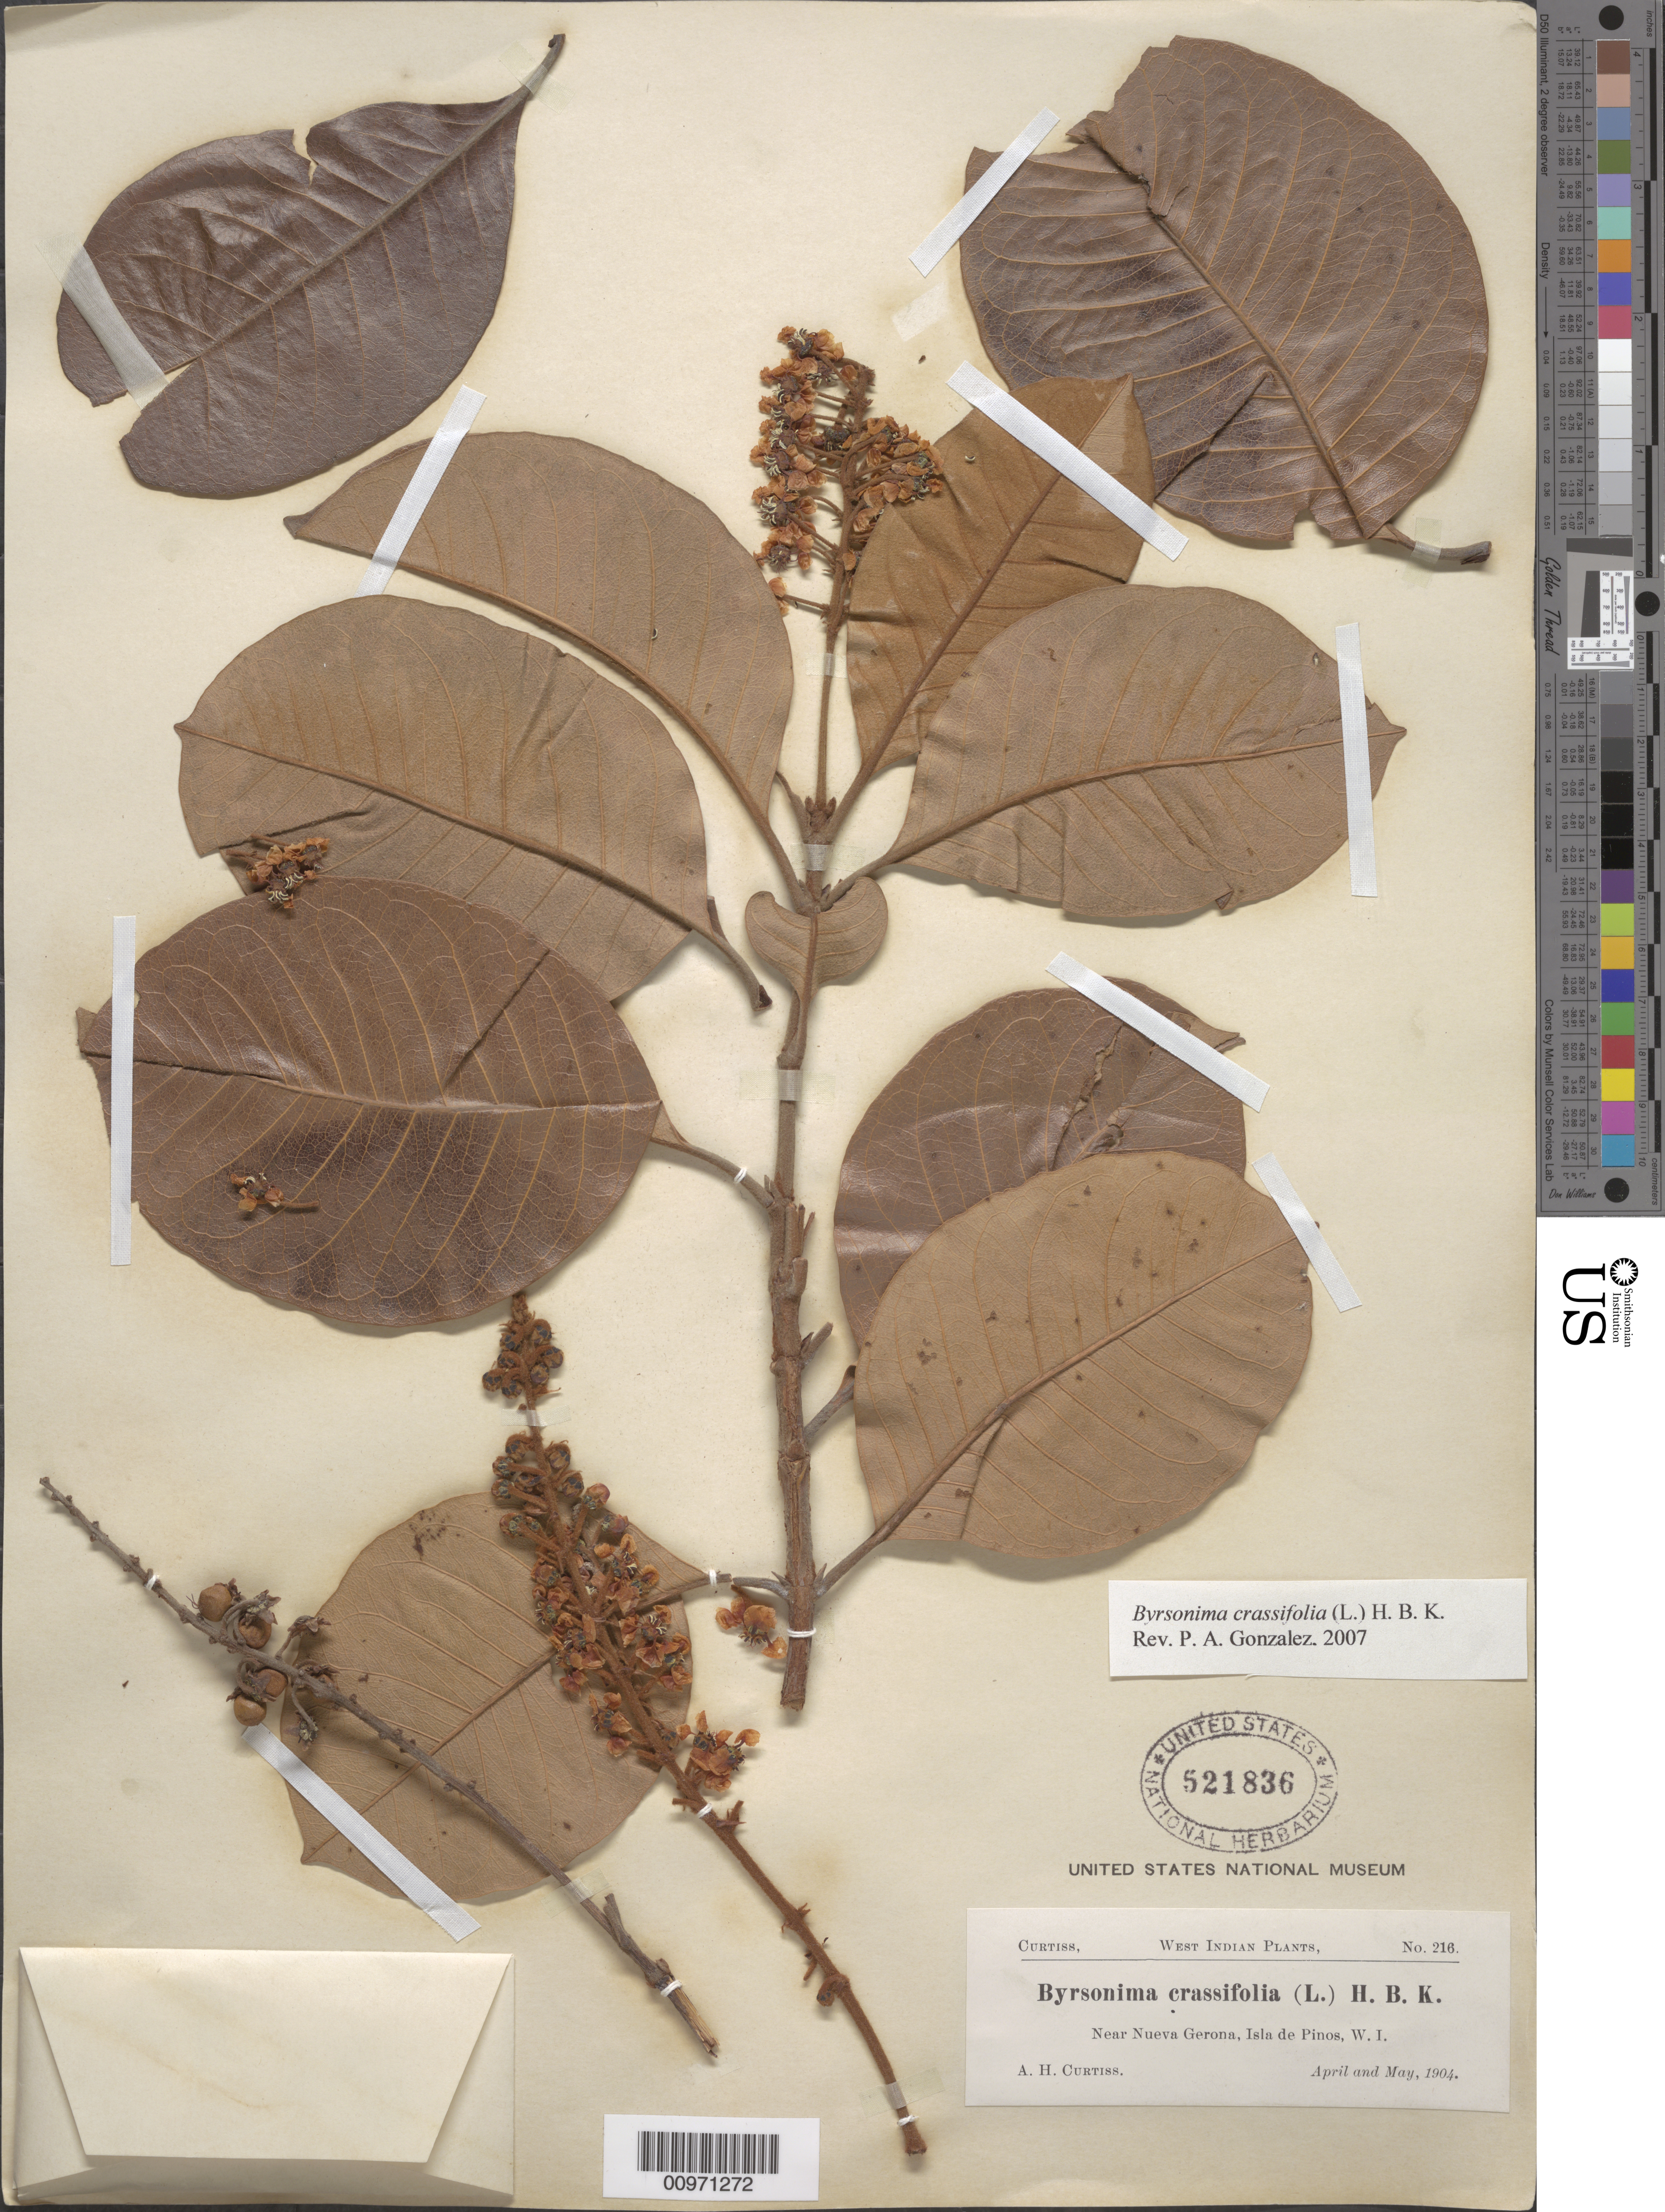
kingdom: Plantae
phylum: Tracheophyta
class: Magnoliopsida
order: Malpighiales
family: Malpighiaceae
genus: Byrsonima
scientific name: Byrsonima crassifolia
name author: (L.) Kunth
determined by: González, P. A.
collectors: A. H. Curtiss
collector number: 216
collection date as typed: Apr 1904 and -- May 1904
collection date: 1904-04,1904-05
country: Cuba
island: Isla de la Juventud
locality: Isle of Pines, Near Nueva Gerona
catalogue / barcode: US 521836